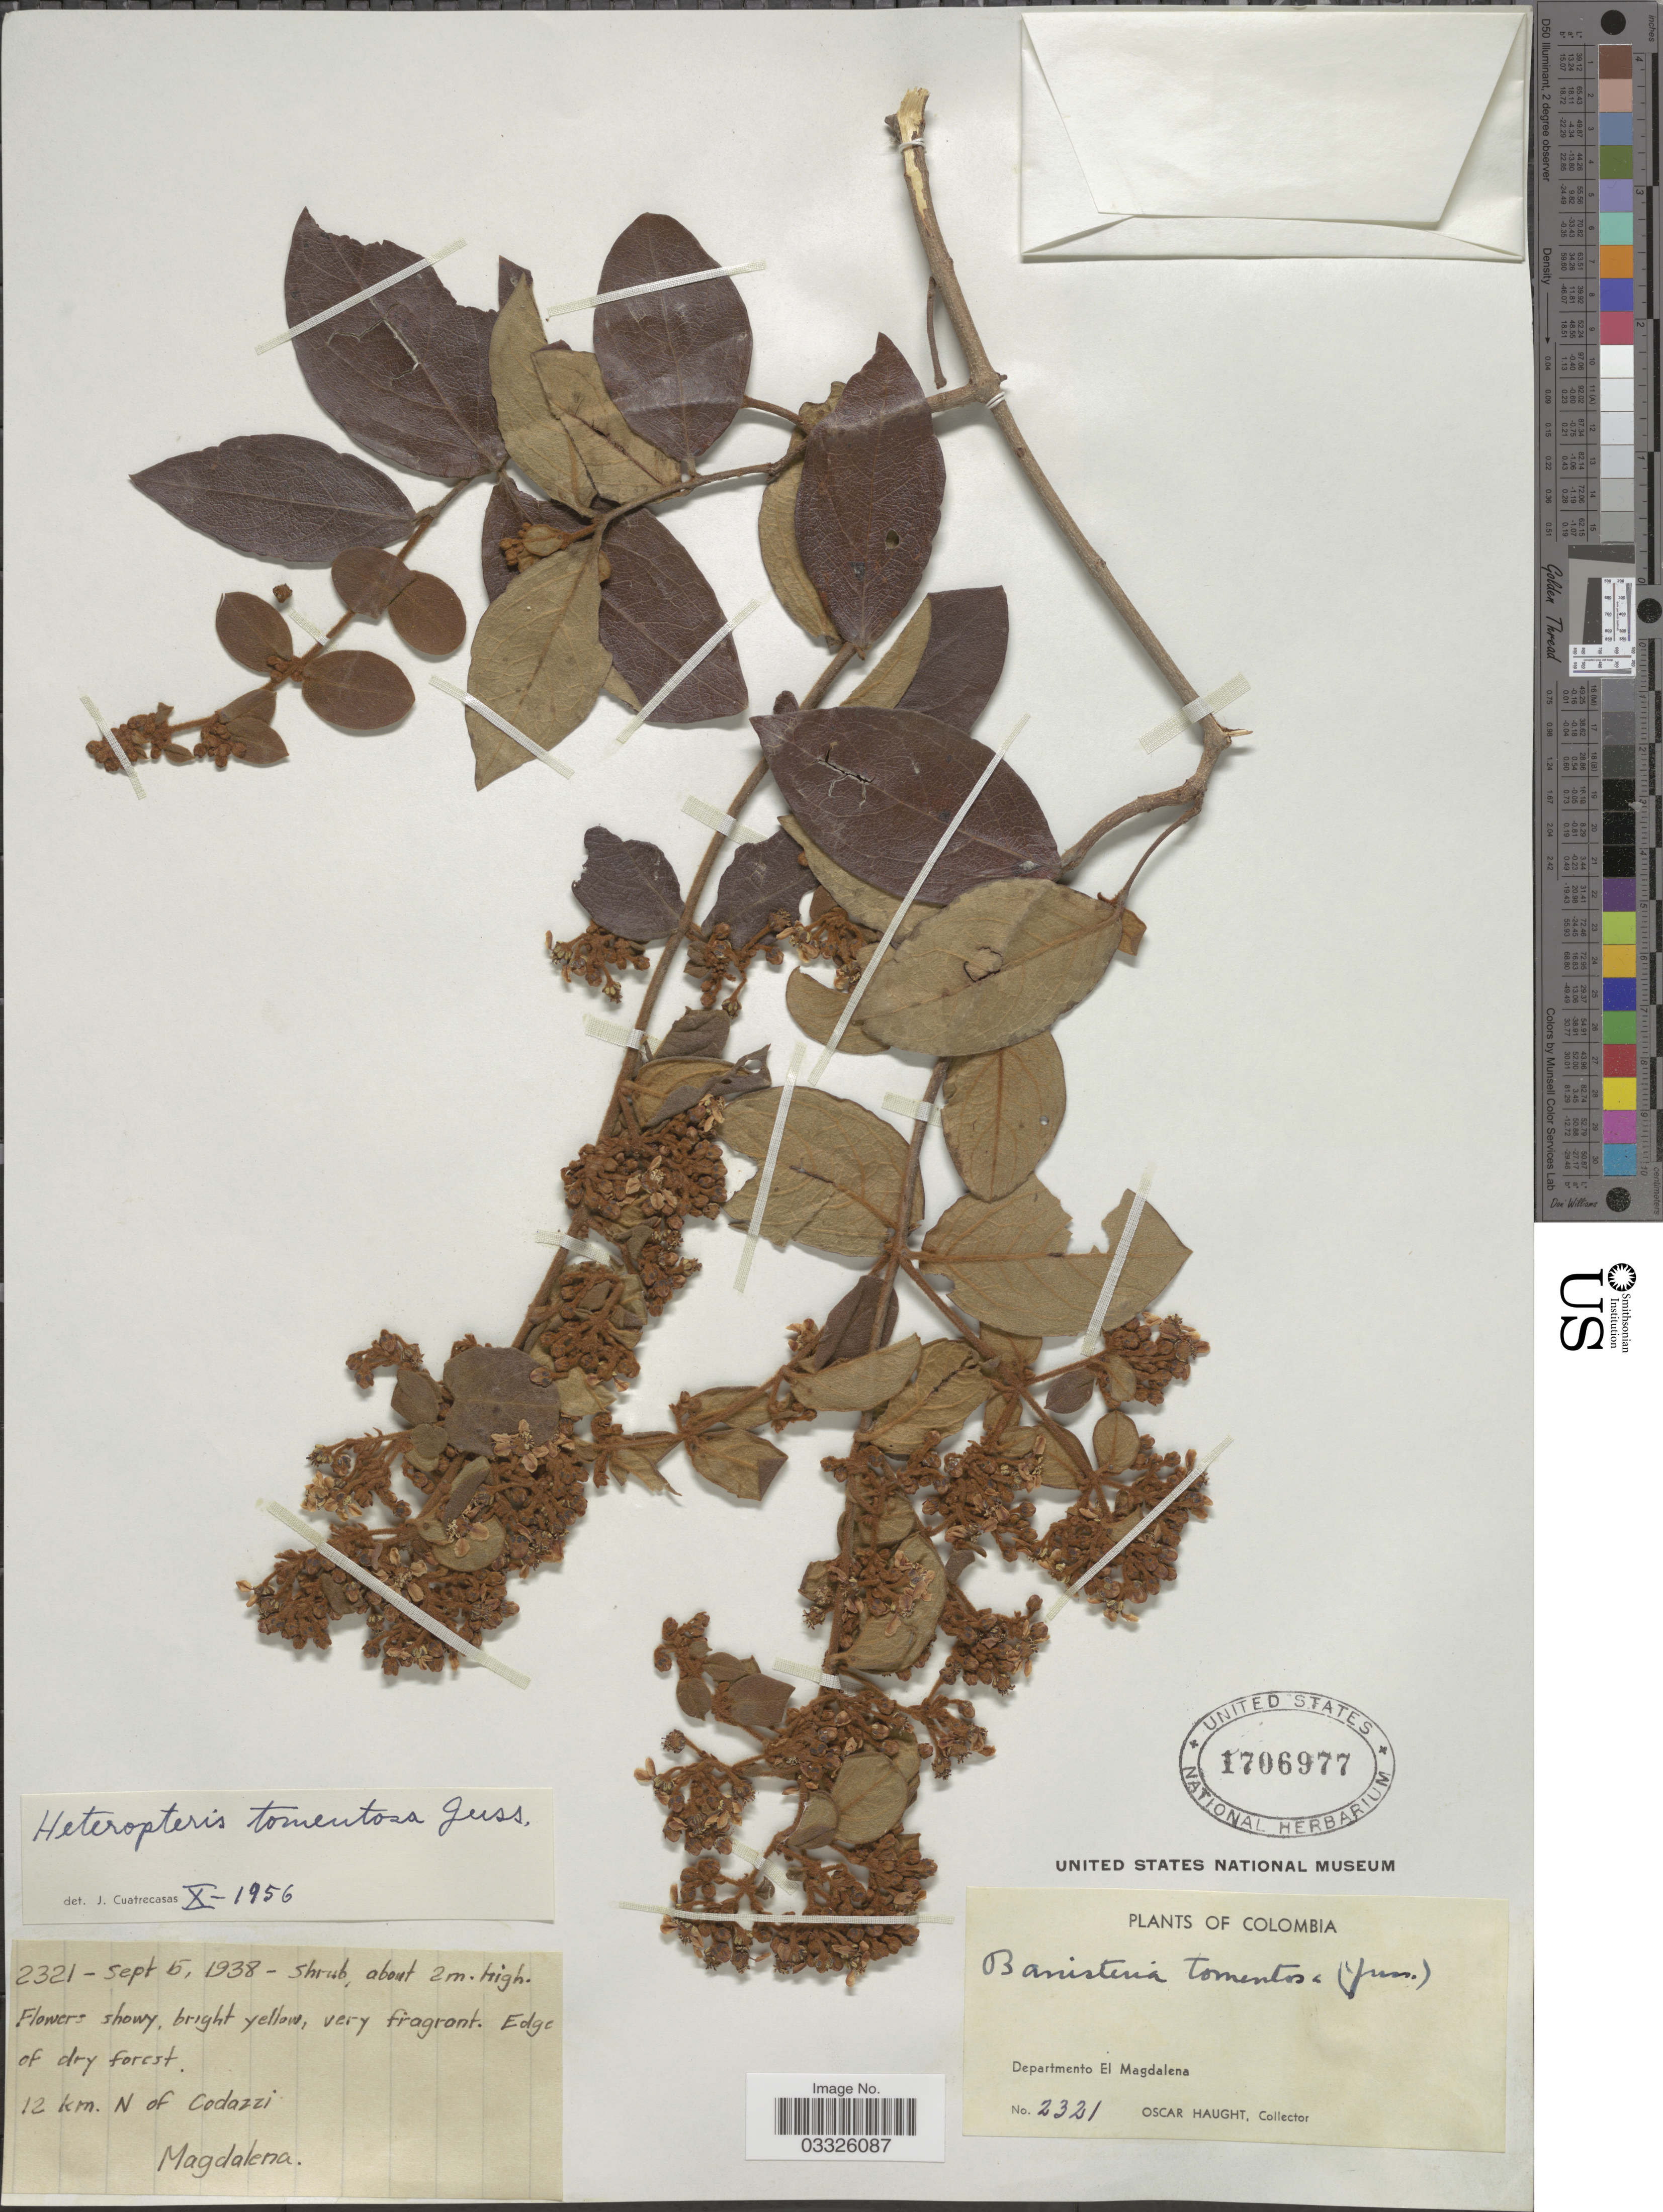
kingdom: Plantae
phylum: Tracheophyta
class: Magnoliopsida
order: Malpighiales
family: Malpighiaceae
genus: Heteropterys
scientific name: Heteropterys tomentosa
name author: A. Juss.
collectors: O. Haught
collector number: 2321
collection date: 1938-09-05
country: Colombia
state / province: Magdalena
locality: Departamento El Magdalena. 12 km. N of Codazzi.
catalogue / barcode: US 1706977